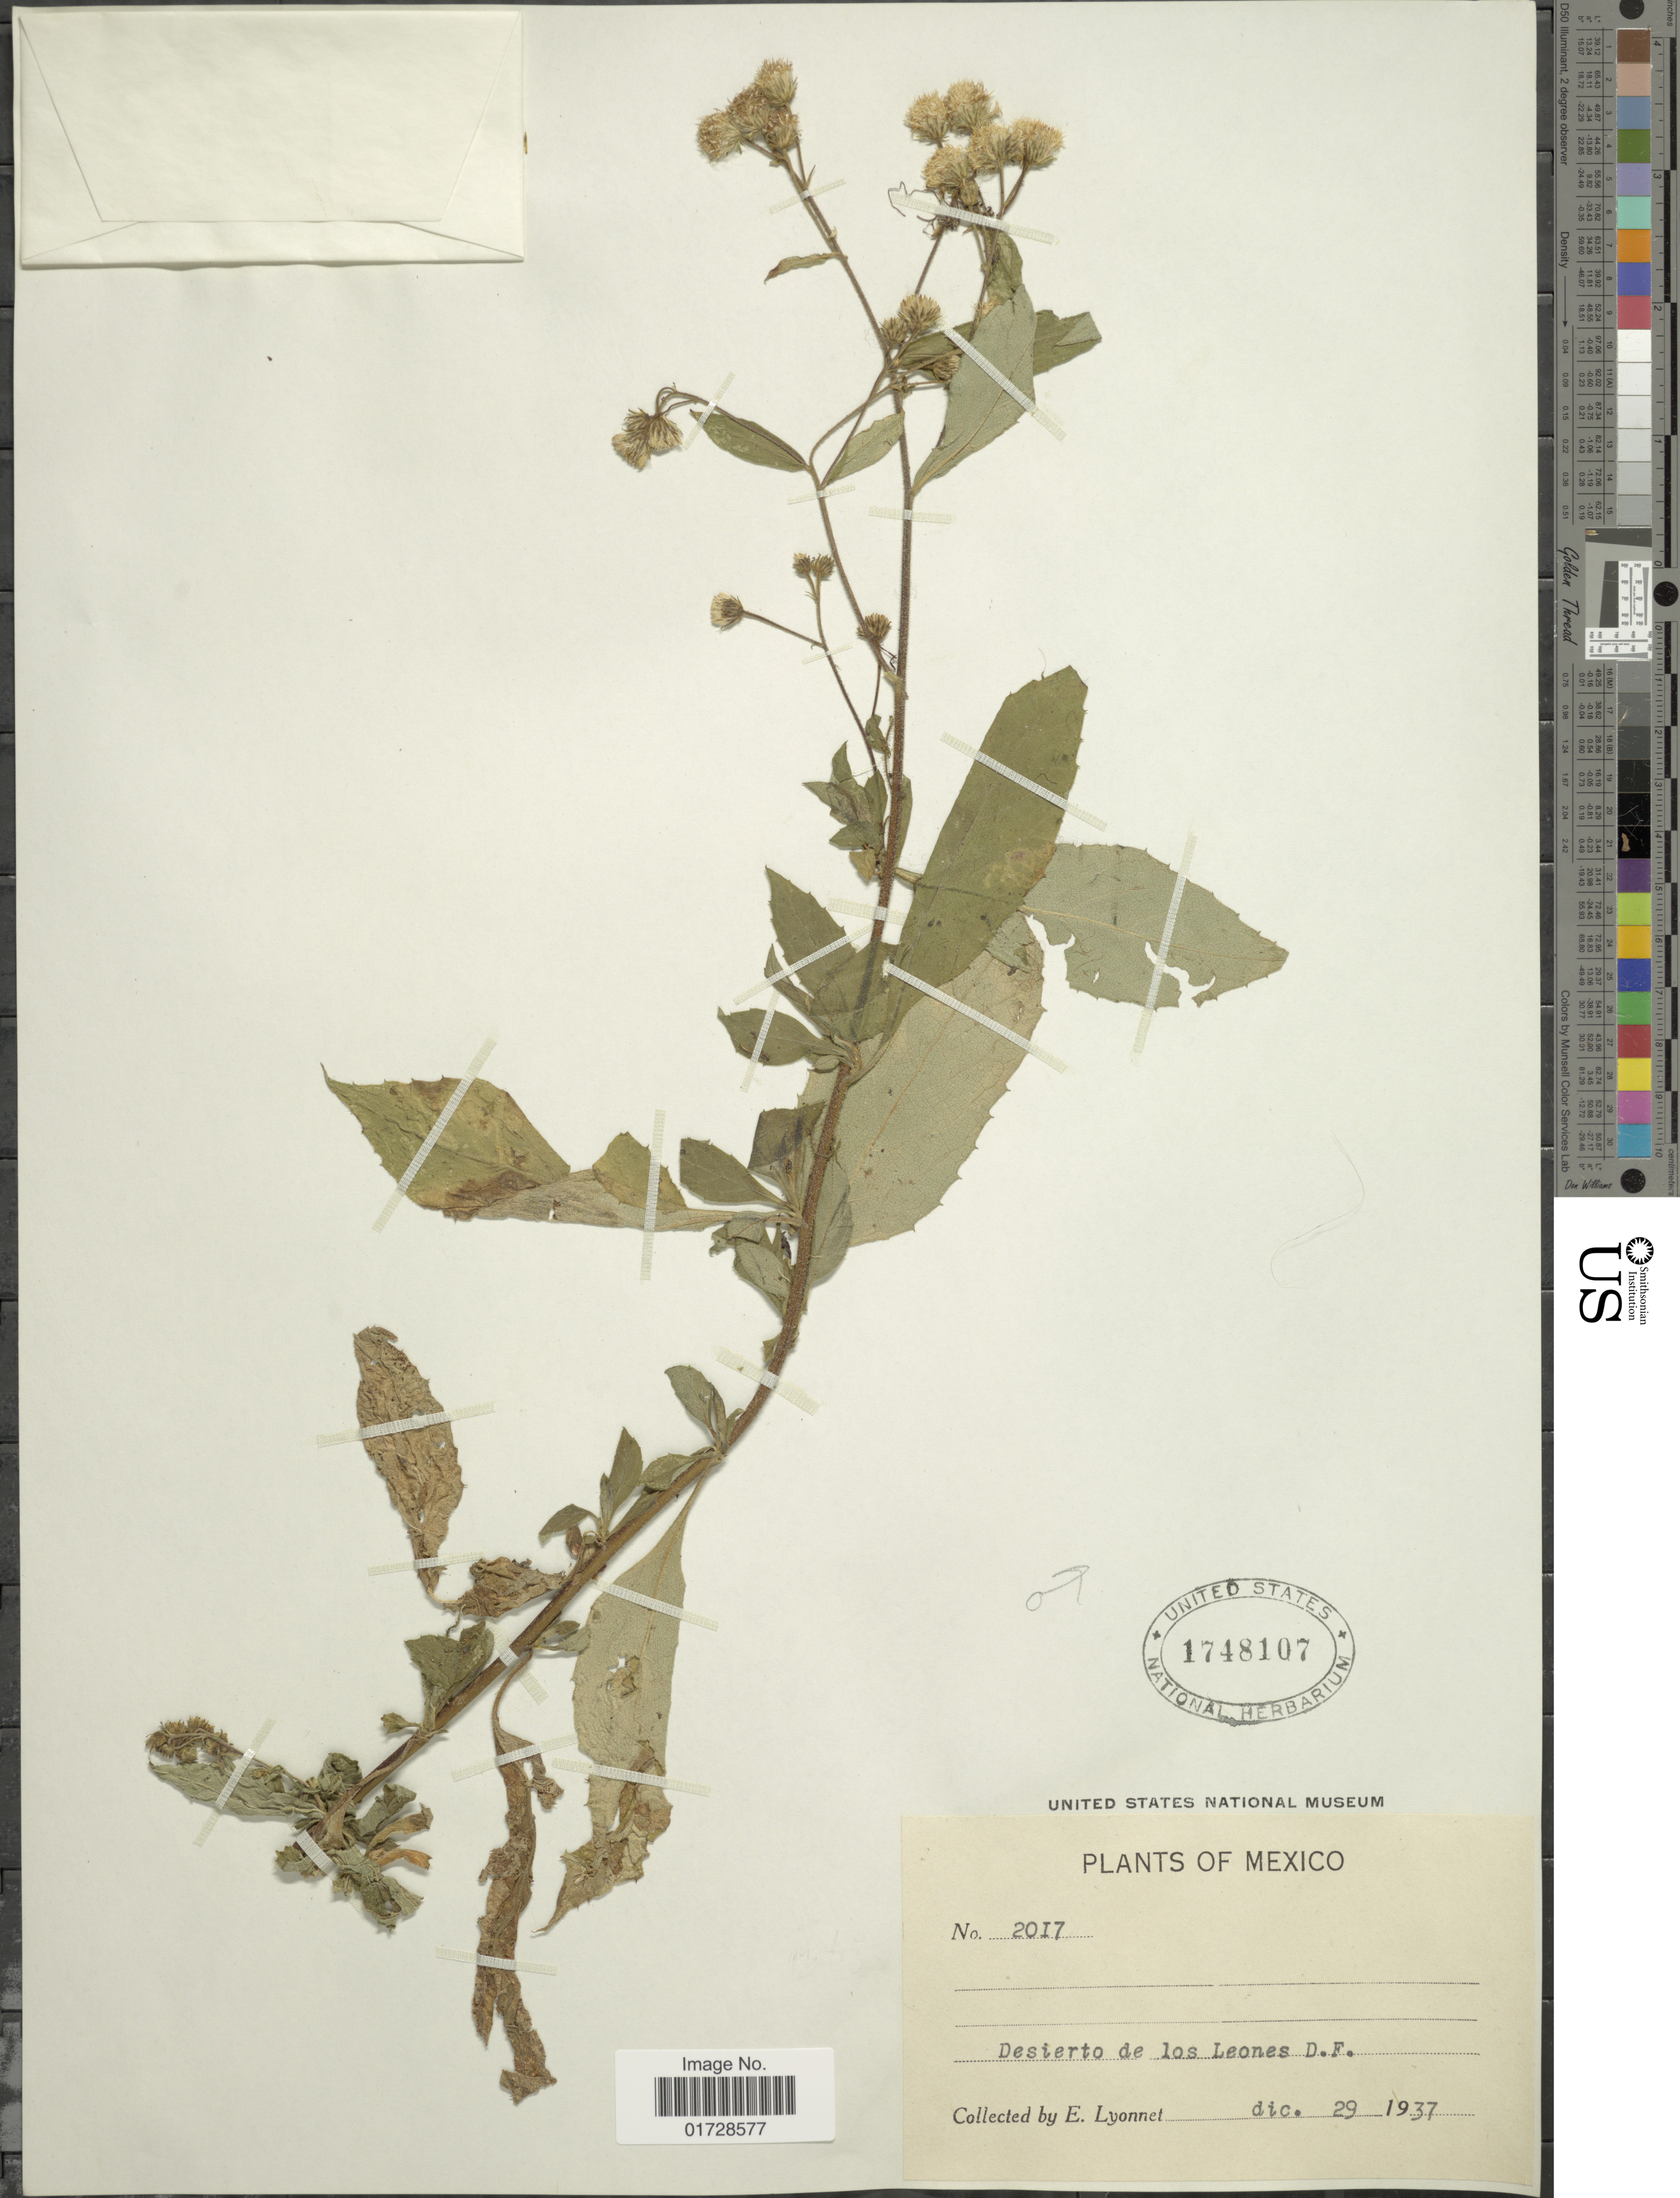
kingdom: Plantae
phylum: Tracheophyta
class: Magnoliopsida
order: Asterales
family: Asteraceae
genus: Archibaccharis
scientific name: Archibaccharis hieracioides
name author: (S.F. Blake) S.F. Blake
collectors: E. Lyonnet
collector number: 2017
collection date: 1937-12-29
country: Mexico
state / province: Distrito Federal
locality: Desierto de los Leones D. F.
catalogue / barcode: US 1748107